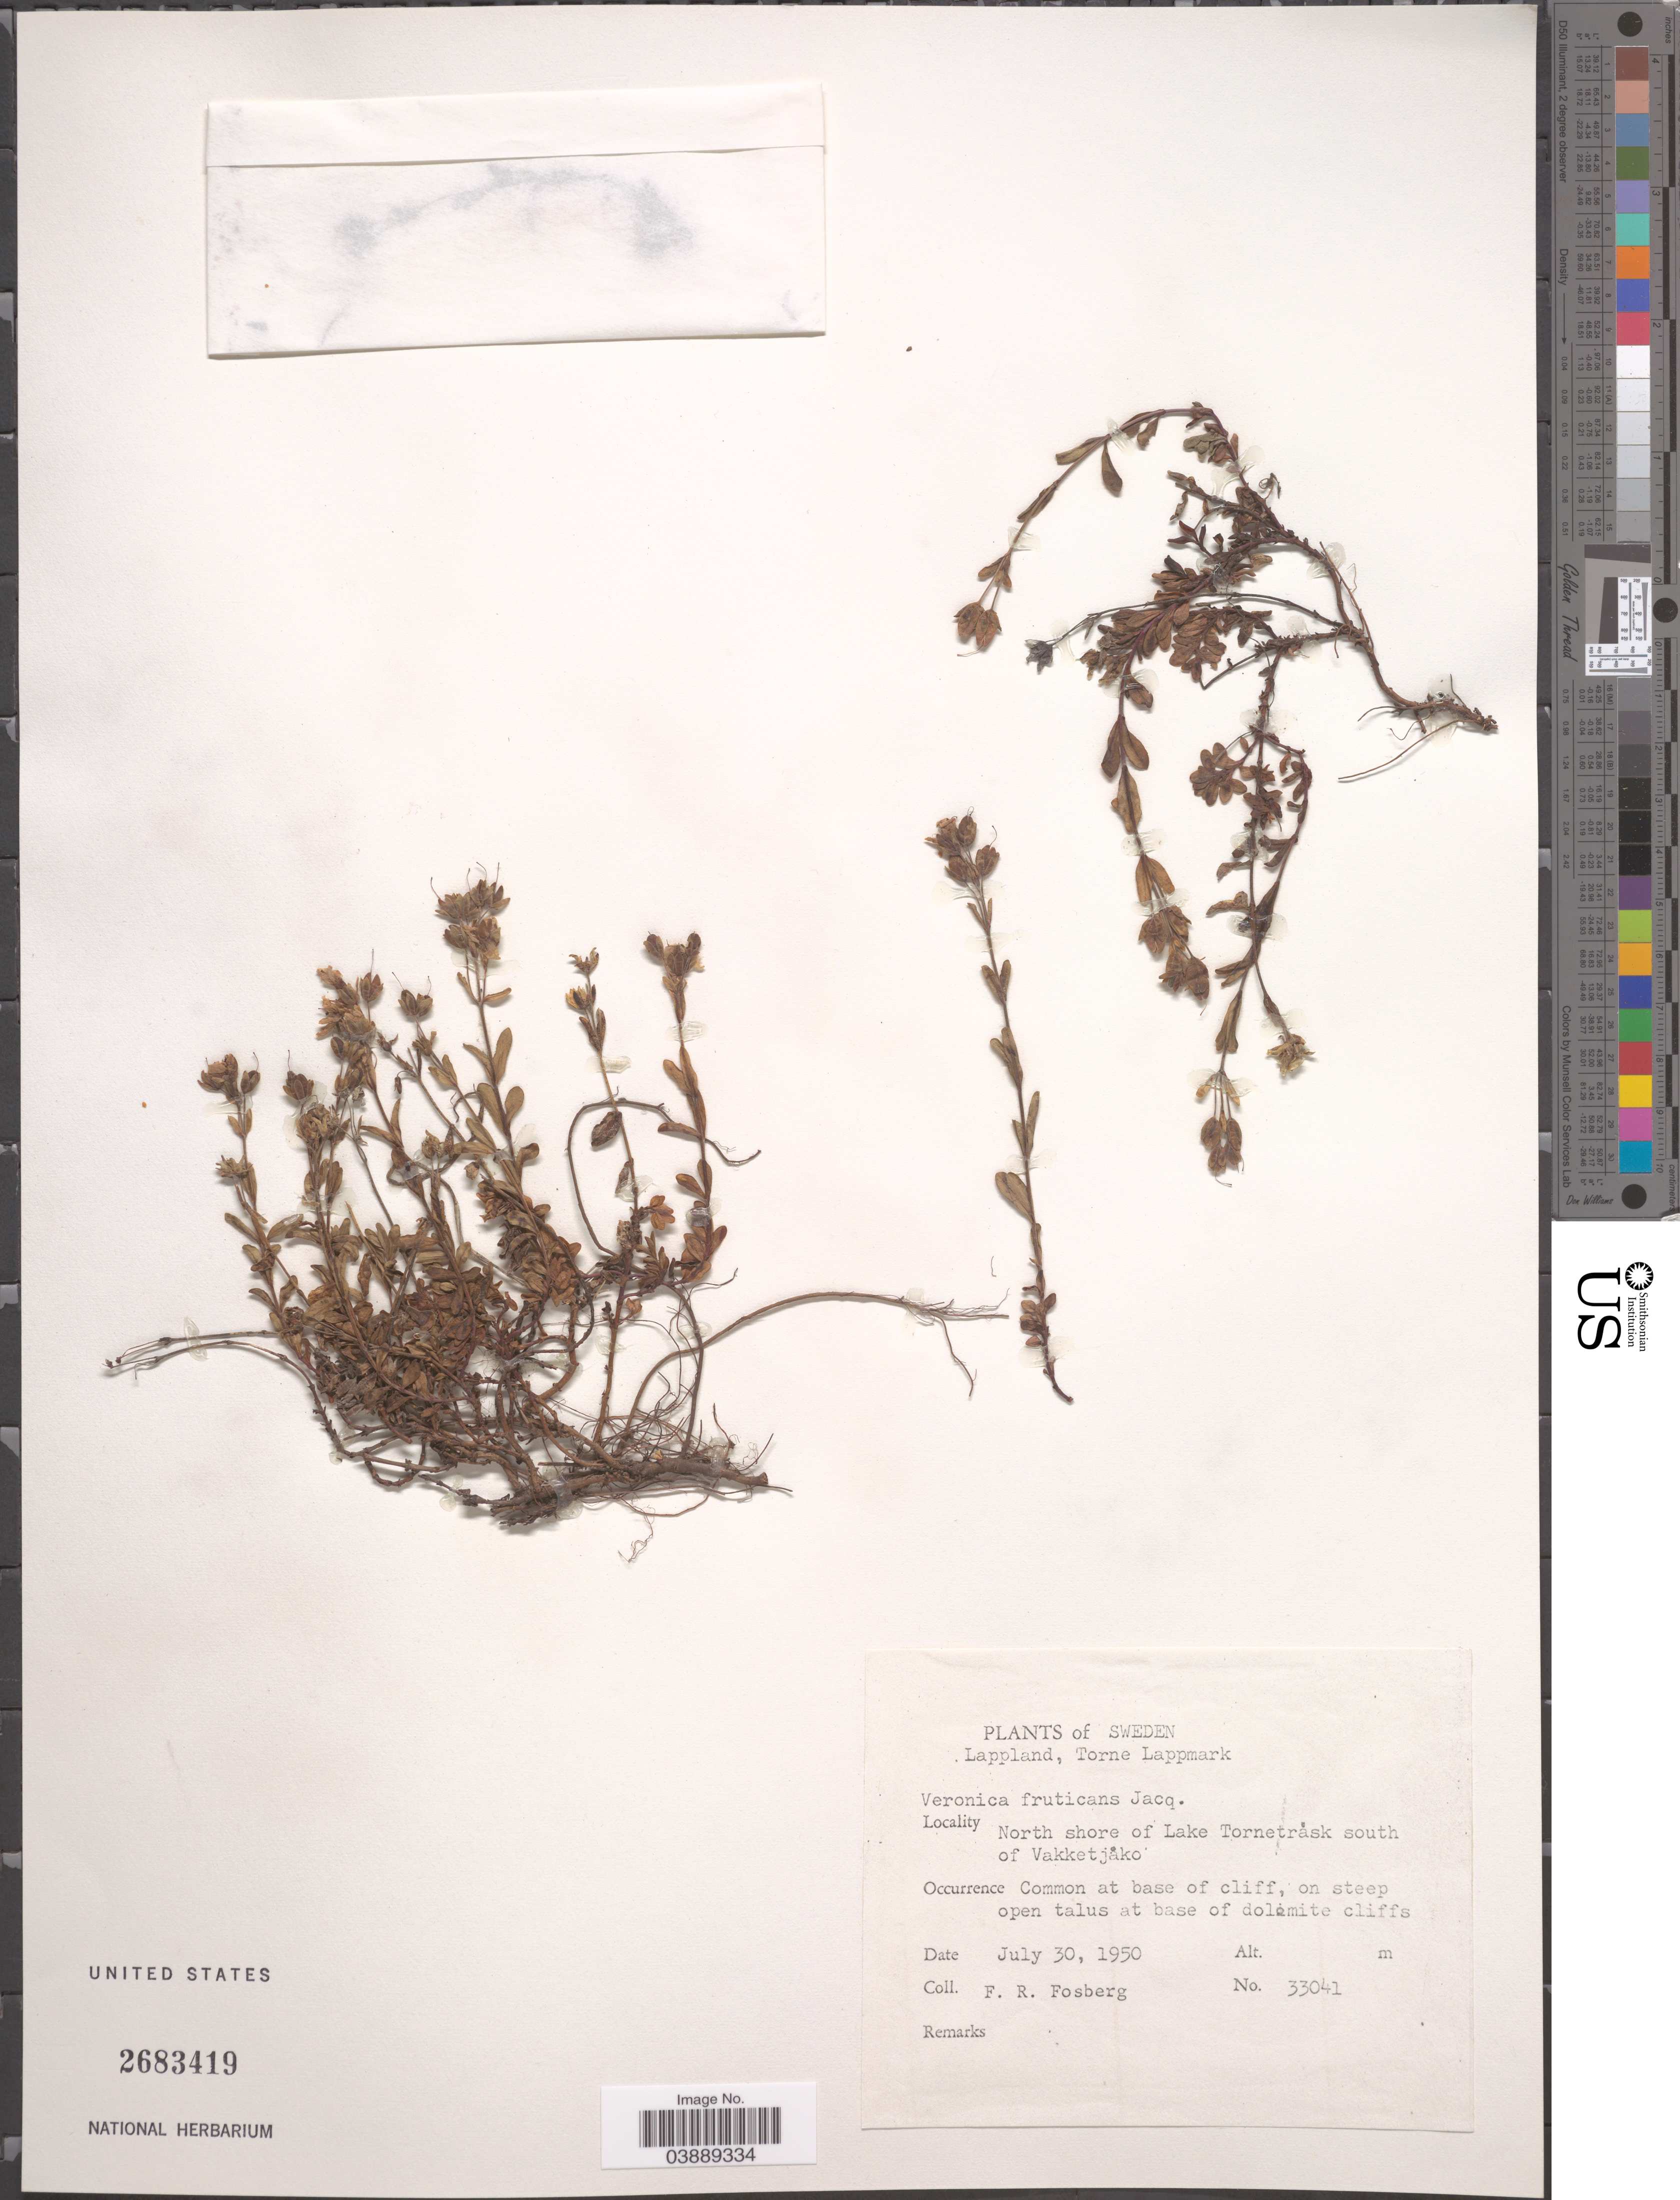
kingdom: Plantae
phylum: Tracheophyta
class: Magnoliopsida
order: Lamiales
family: Plantaginaceae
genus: Veronica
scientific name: Veronica fruticans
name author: Jacq.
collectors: F. R. Fosberg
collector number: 33041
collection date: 1950-07-30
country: Sweden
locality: Lappland, Torne Lappmark. North shore of Lake Tornetrask south of Vakketjako.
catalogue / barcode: US 2683419